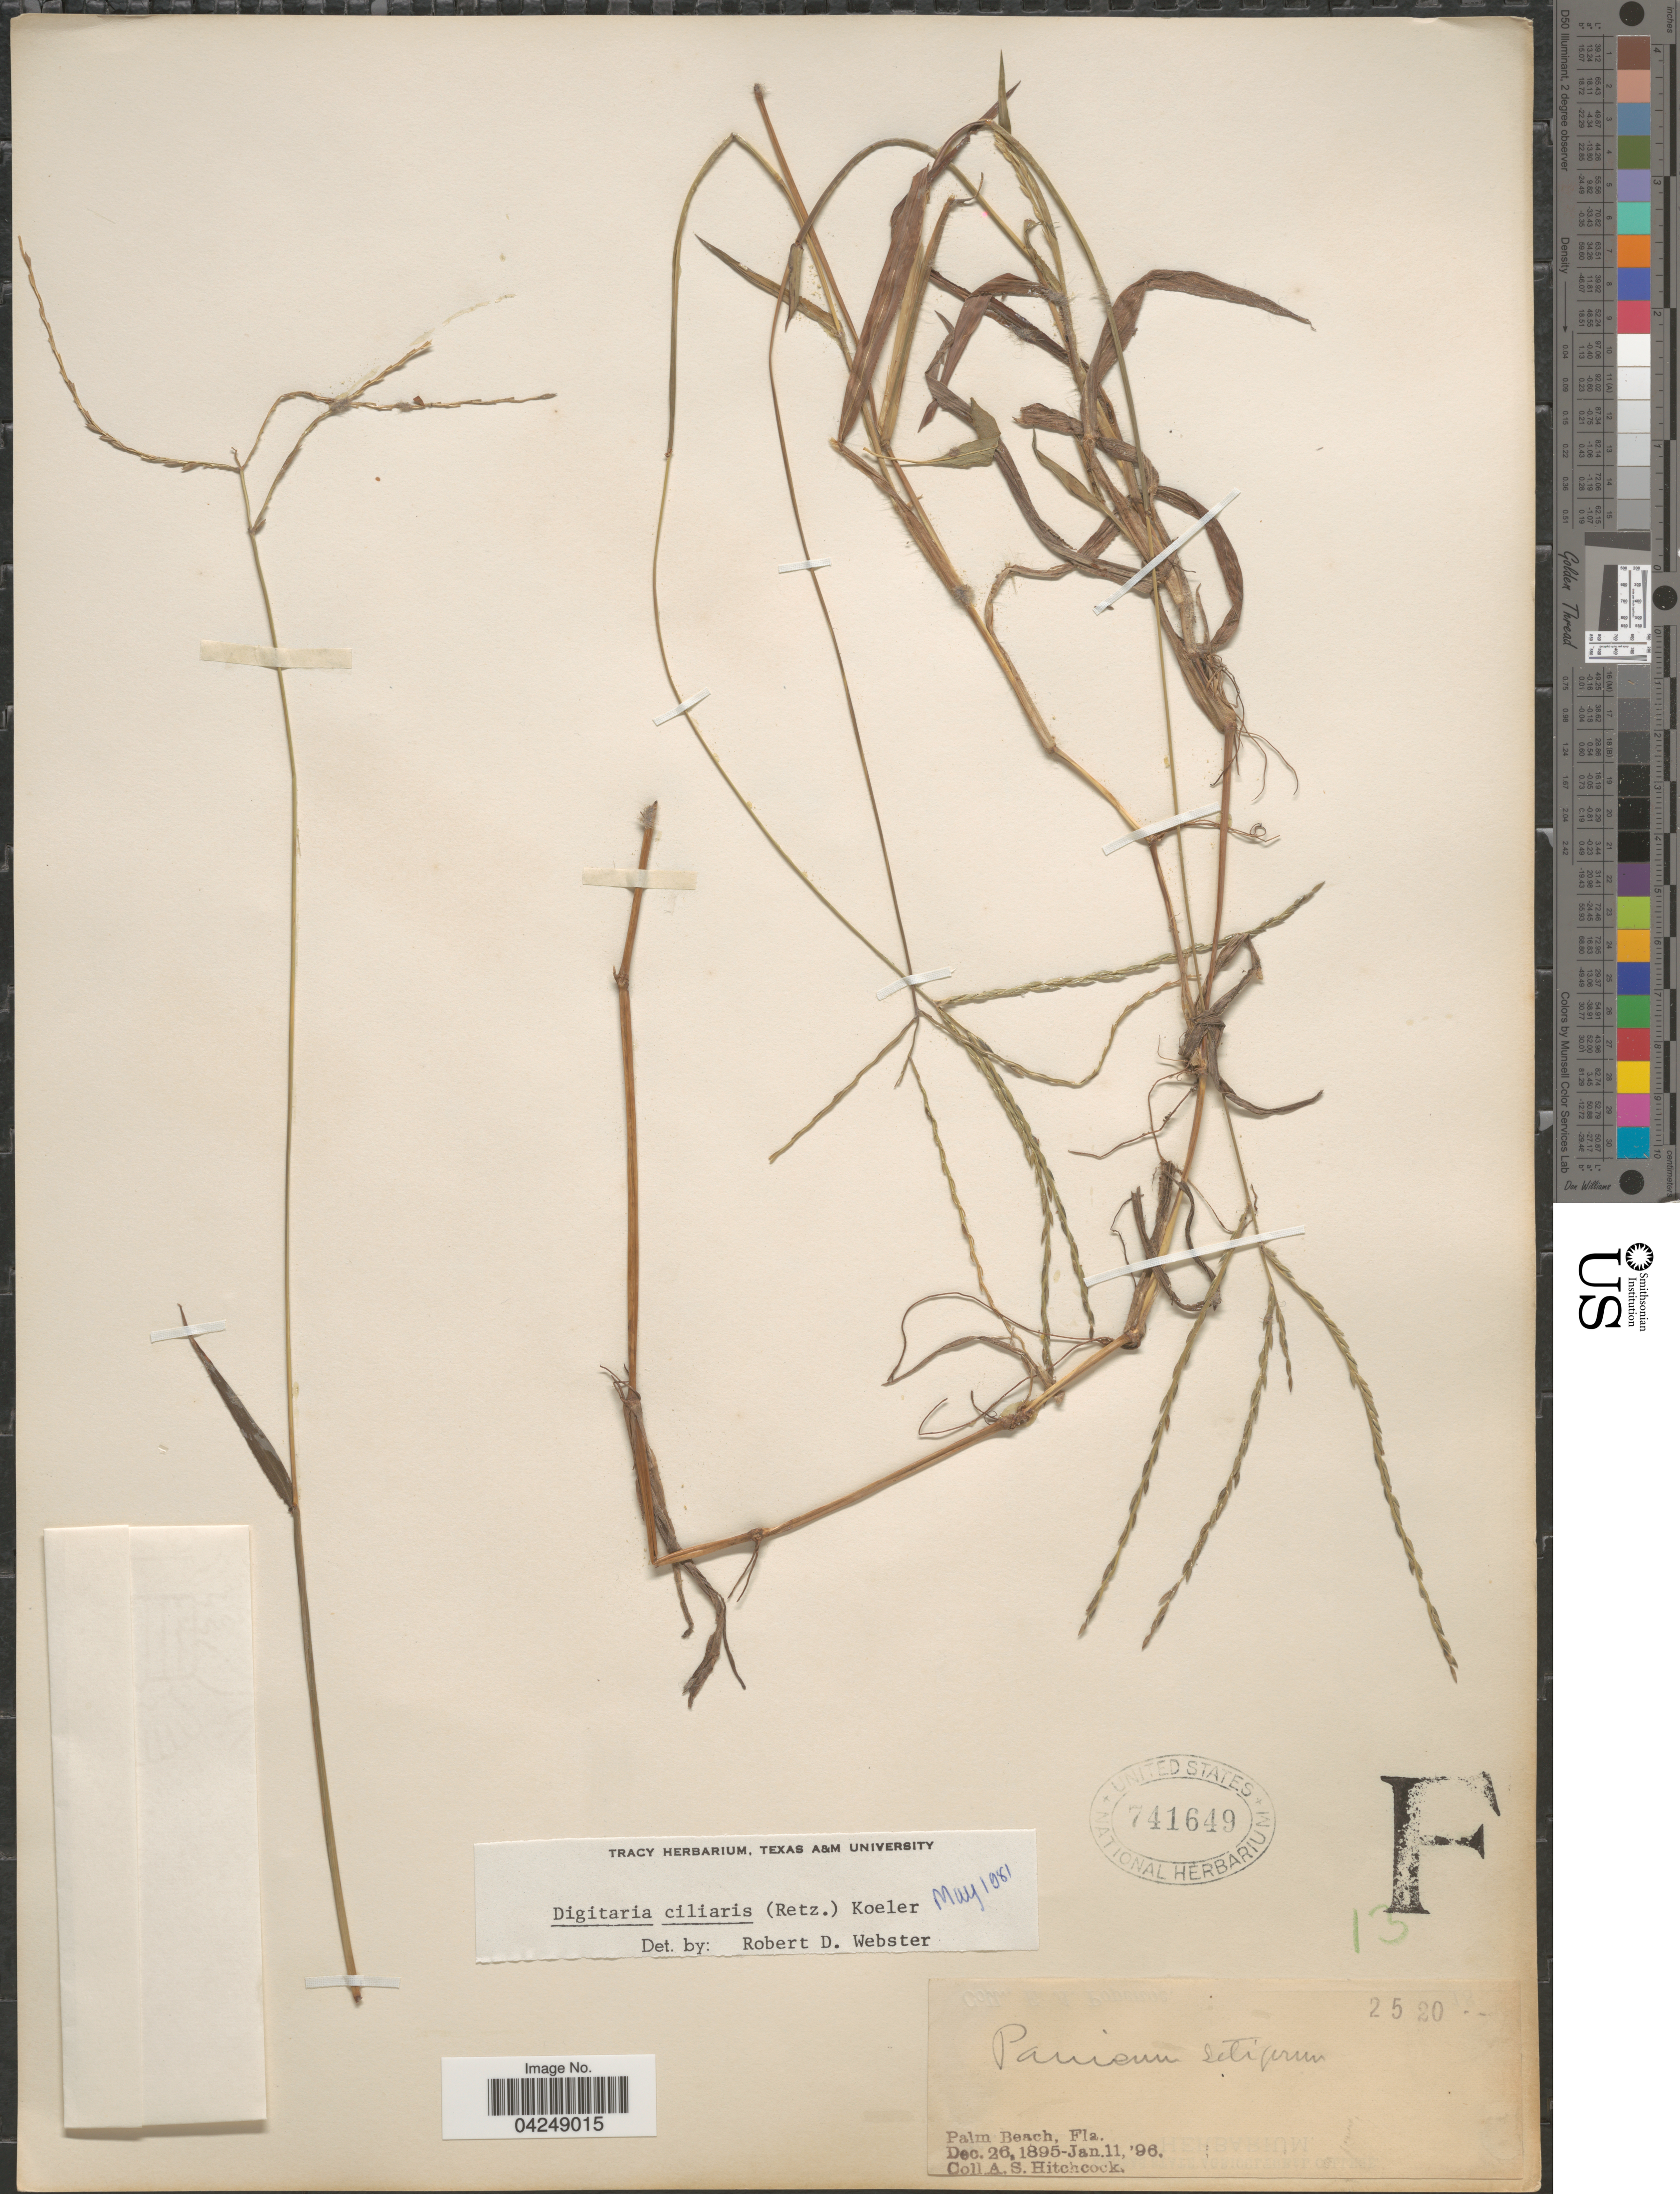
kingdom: Plantae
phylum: Tracheophyta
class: Liliopsida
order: Poales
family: Poaceae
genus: Digitaria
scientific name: Digitaria ciliaris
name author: (Retz.) Koeler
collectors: A. S. Hitchcock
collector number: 2520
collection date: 1895-12-26/1896-01-11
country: United States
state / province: Florida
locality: Palm Beach.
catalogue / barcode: US 741649